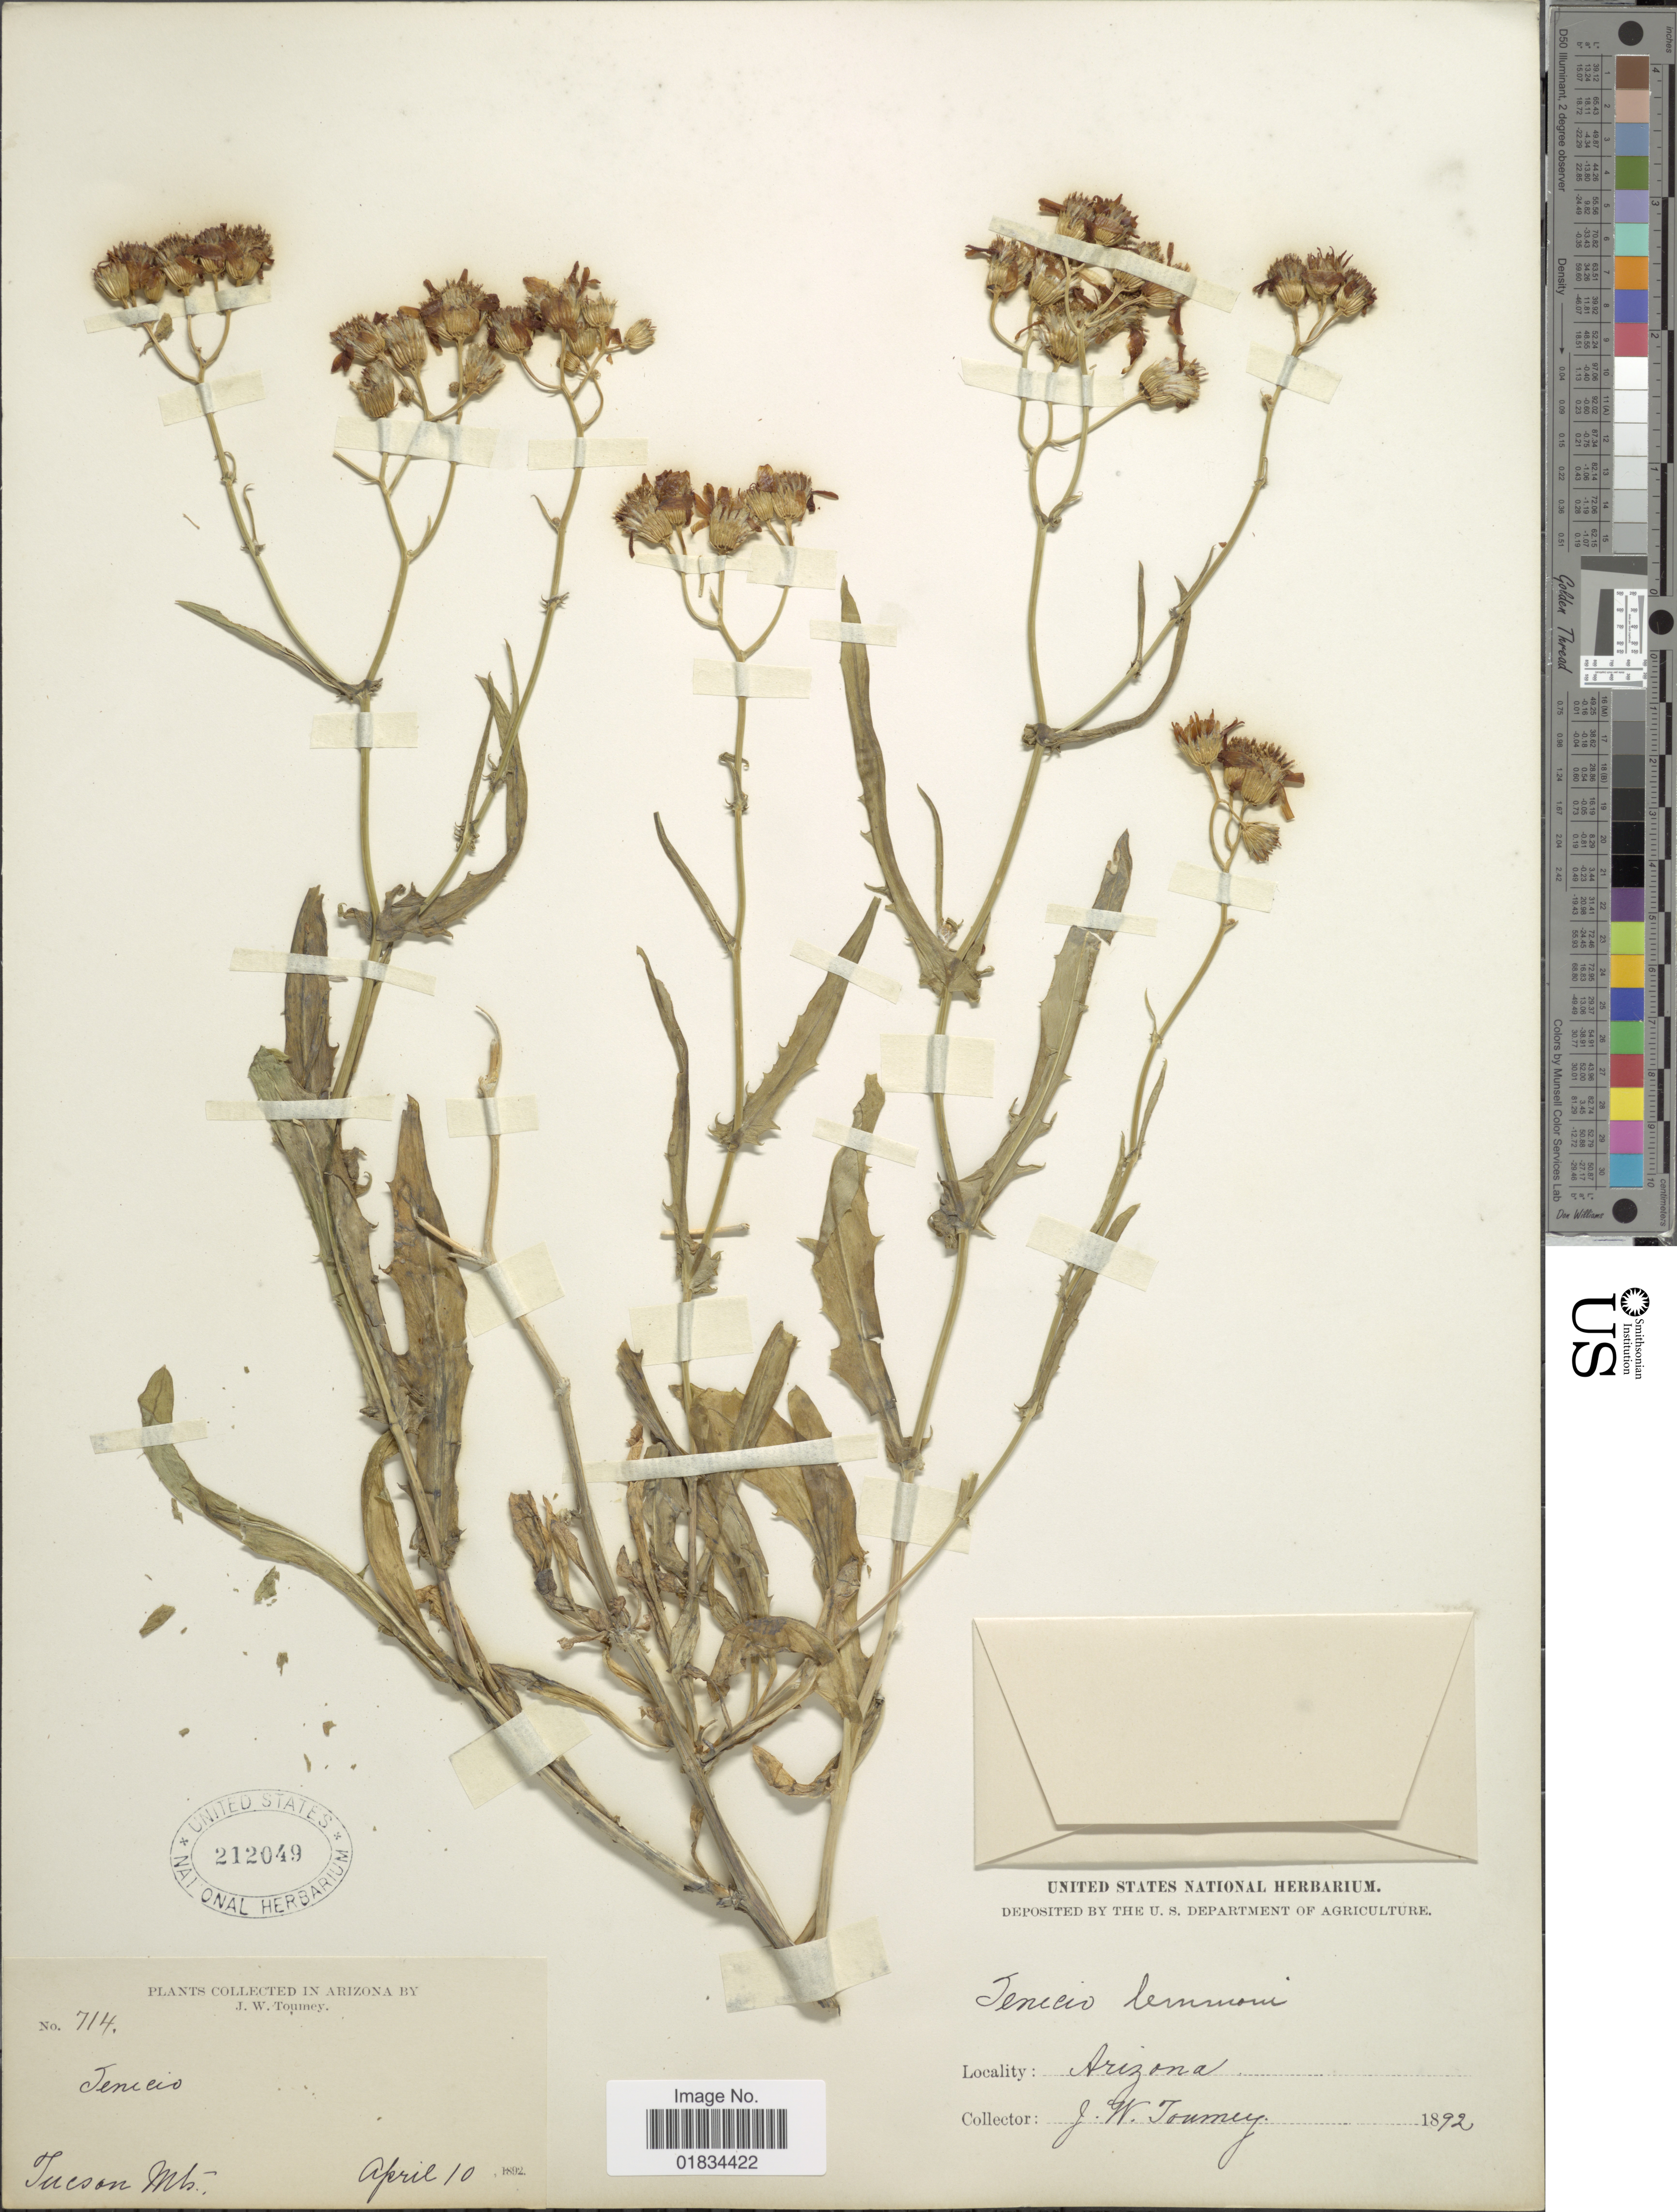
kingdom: Plantae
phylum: Tracheophyta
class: Magnoliopsida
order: Asterales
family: Asteraceae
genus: Senecio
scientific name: Senecio lemmonii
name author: A. Gray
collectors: J. W. Toumey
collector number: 714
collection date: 1892-04-10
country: United States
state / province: Arizona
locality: Tucson Mts.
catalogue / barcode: US 212049